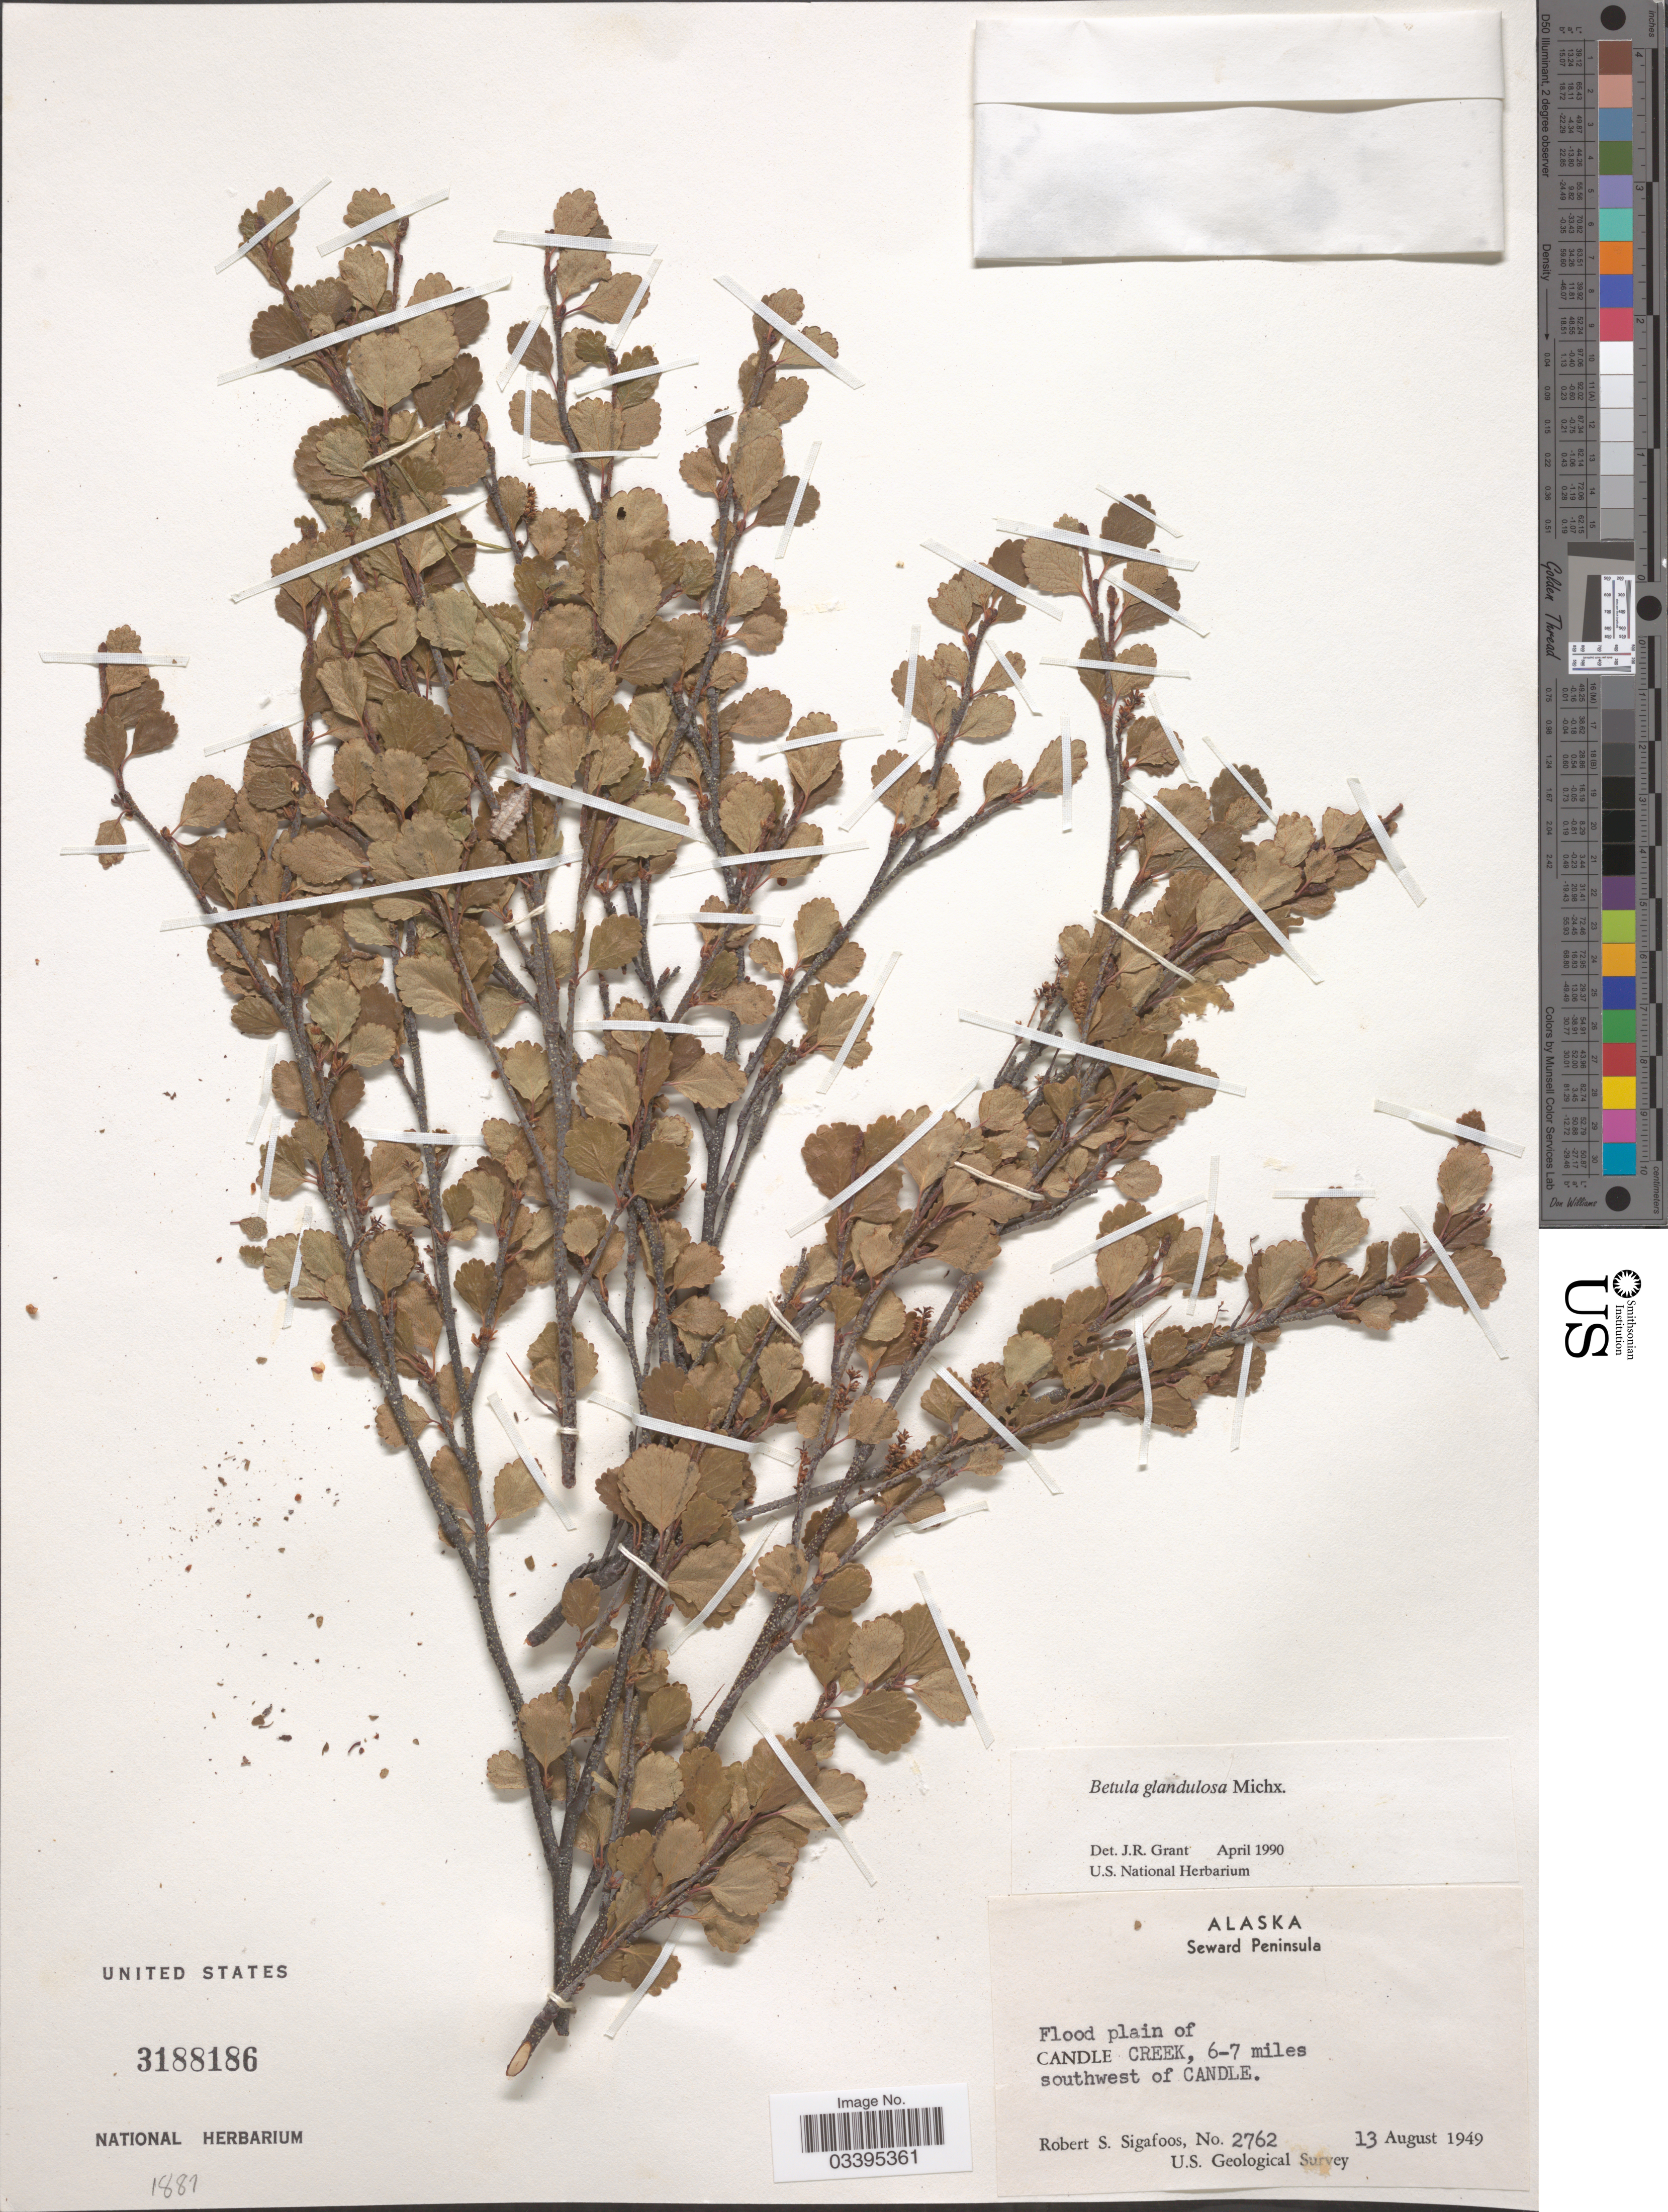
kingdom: Plantae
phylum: Tracheophyta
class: Magnoliopsida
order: Fagales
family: Betulaceae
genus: Betula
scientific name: Betula glandulosa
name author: Michx.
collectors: R. Sigafoos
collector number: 2762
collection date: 1949-08-13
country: United States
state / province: Alaska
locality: Seward Peninsula. Flood plain of Candle Creek, 6-7 miles southwest of Candle.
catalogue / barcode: US 3188186